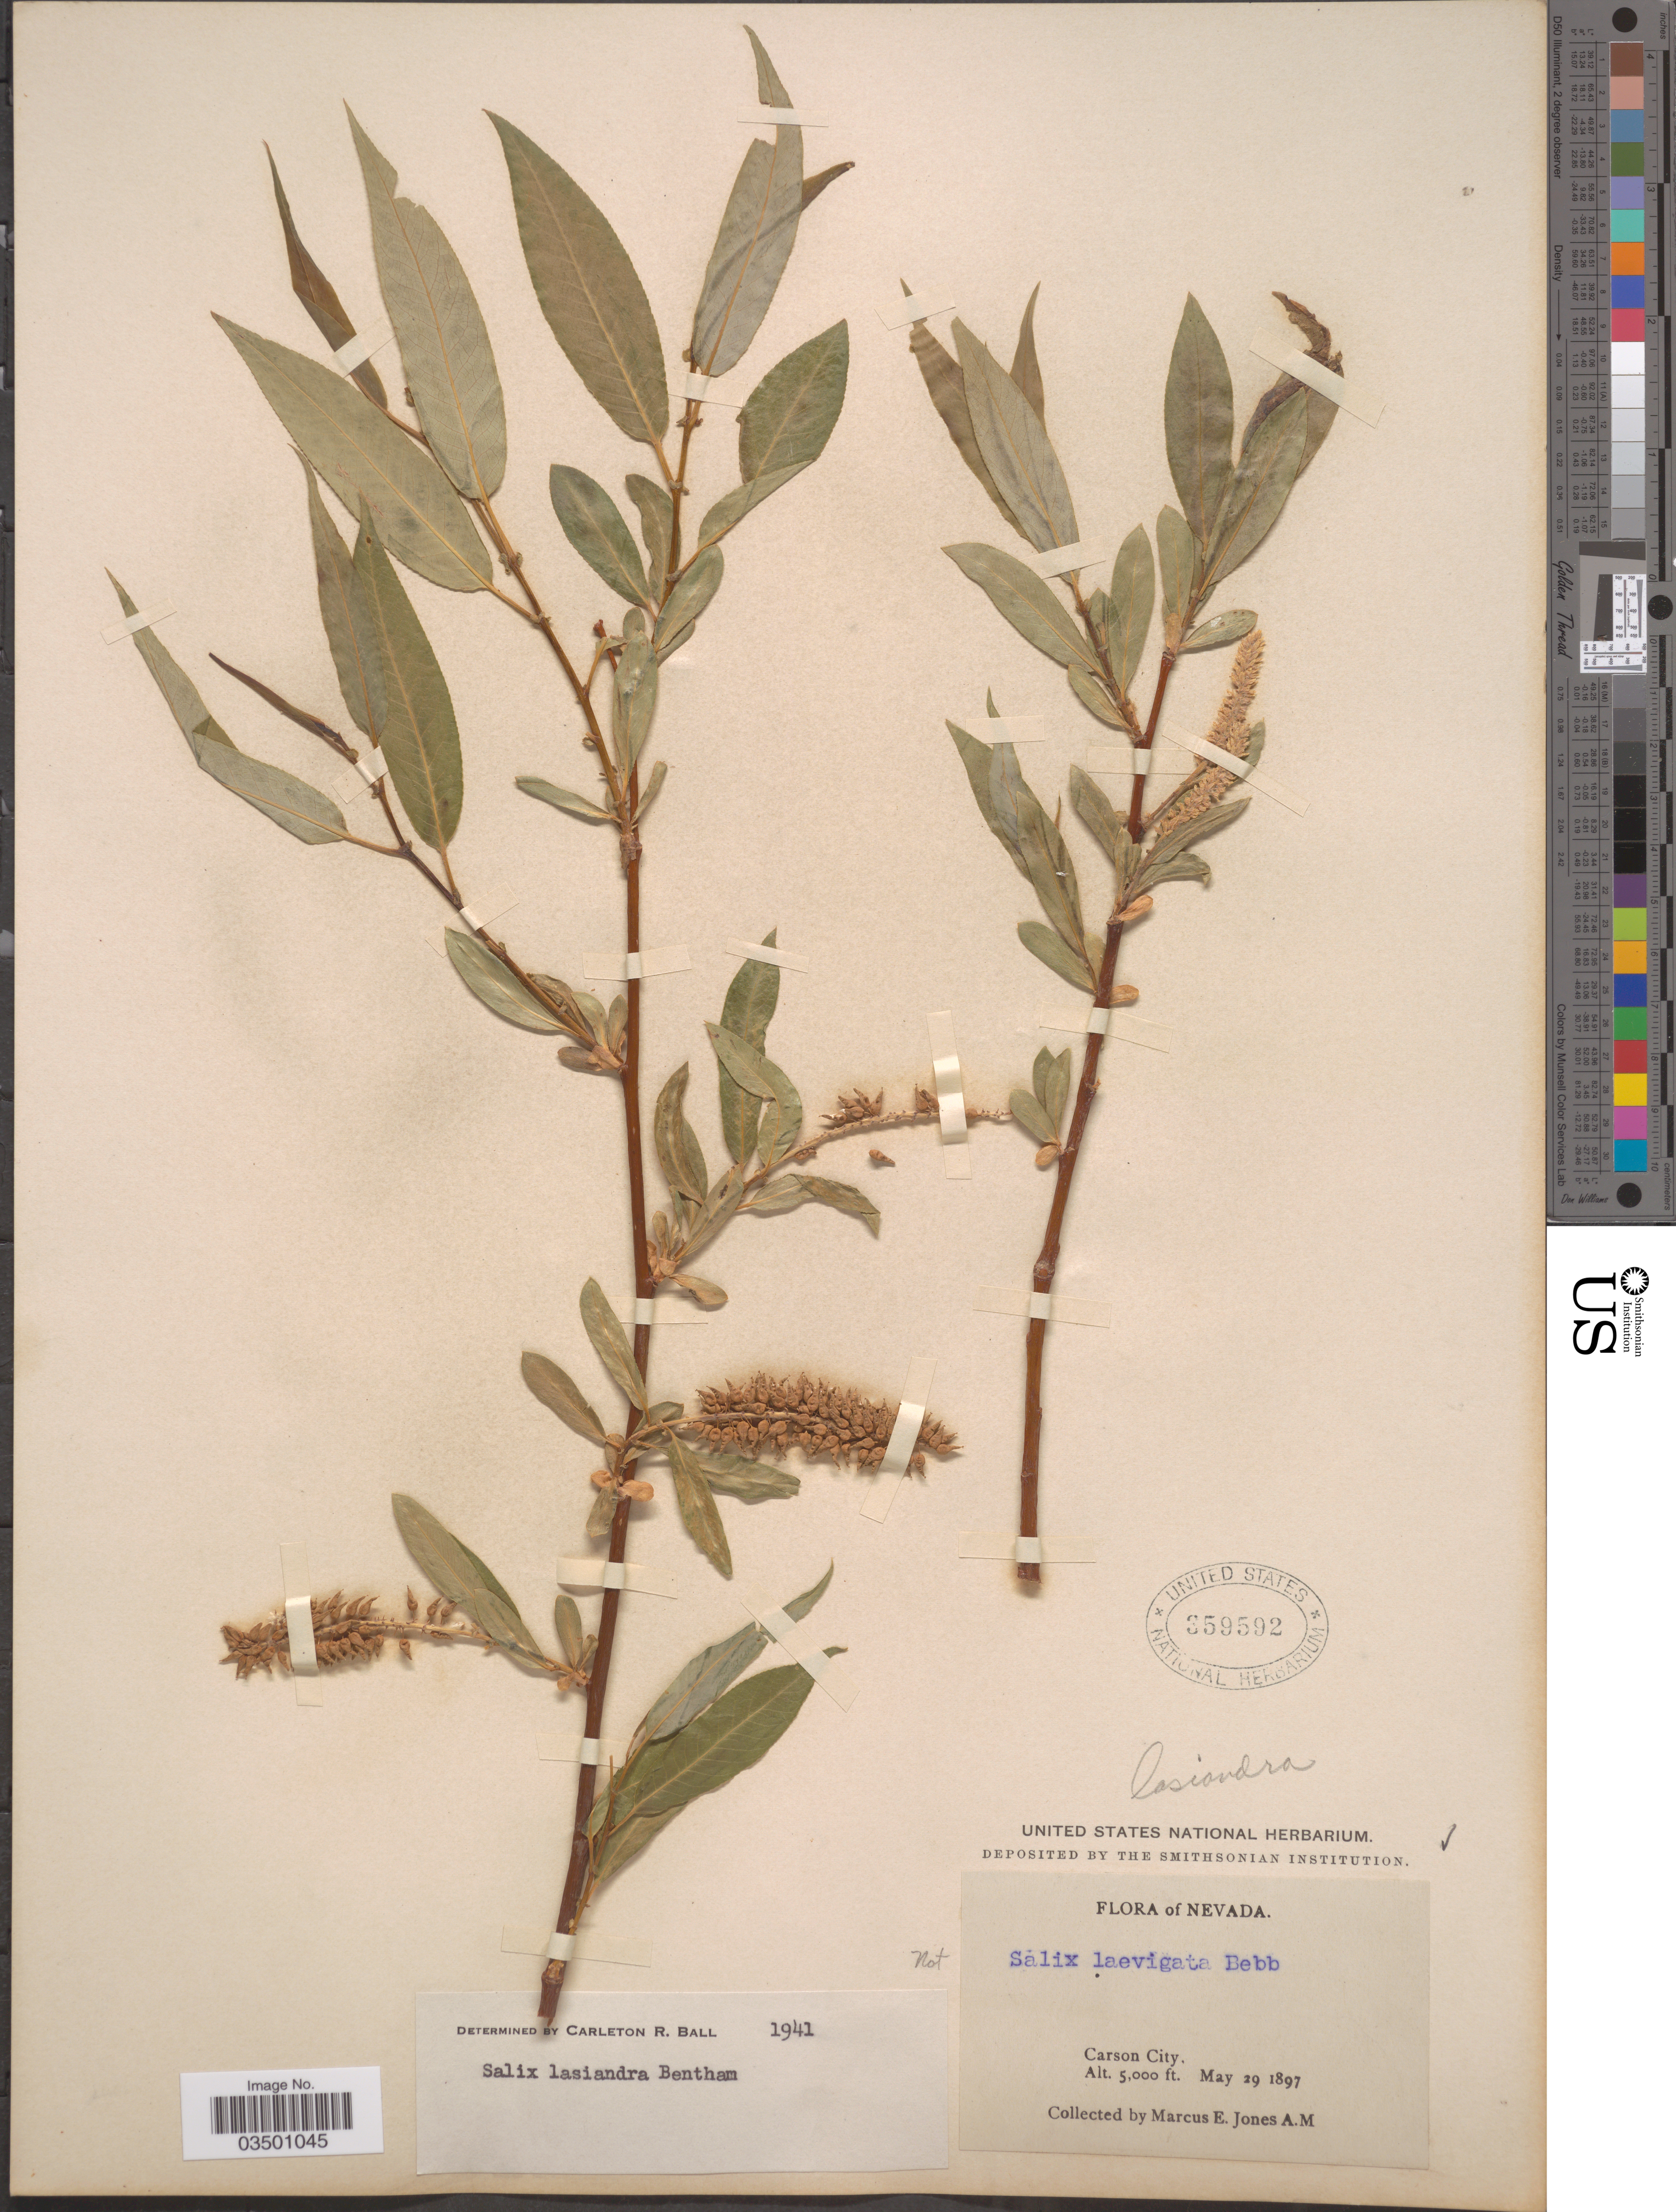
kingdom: Plantae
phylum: Tracheophyta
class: Magnoliopsida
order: Malpighiales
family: Salicaceae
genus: Salix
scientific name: Salix lasiandra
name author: Benth.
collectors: M. E. Jones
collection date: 1897-05-29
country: United States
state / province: Nevada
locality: Carson City.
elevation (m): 1524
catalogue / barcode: US 359592